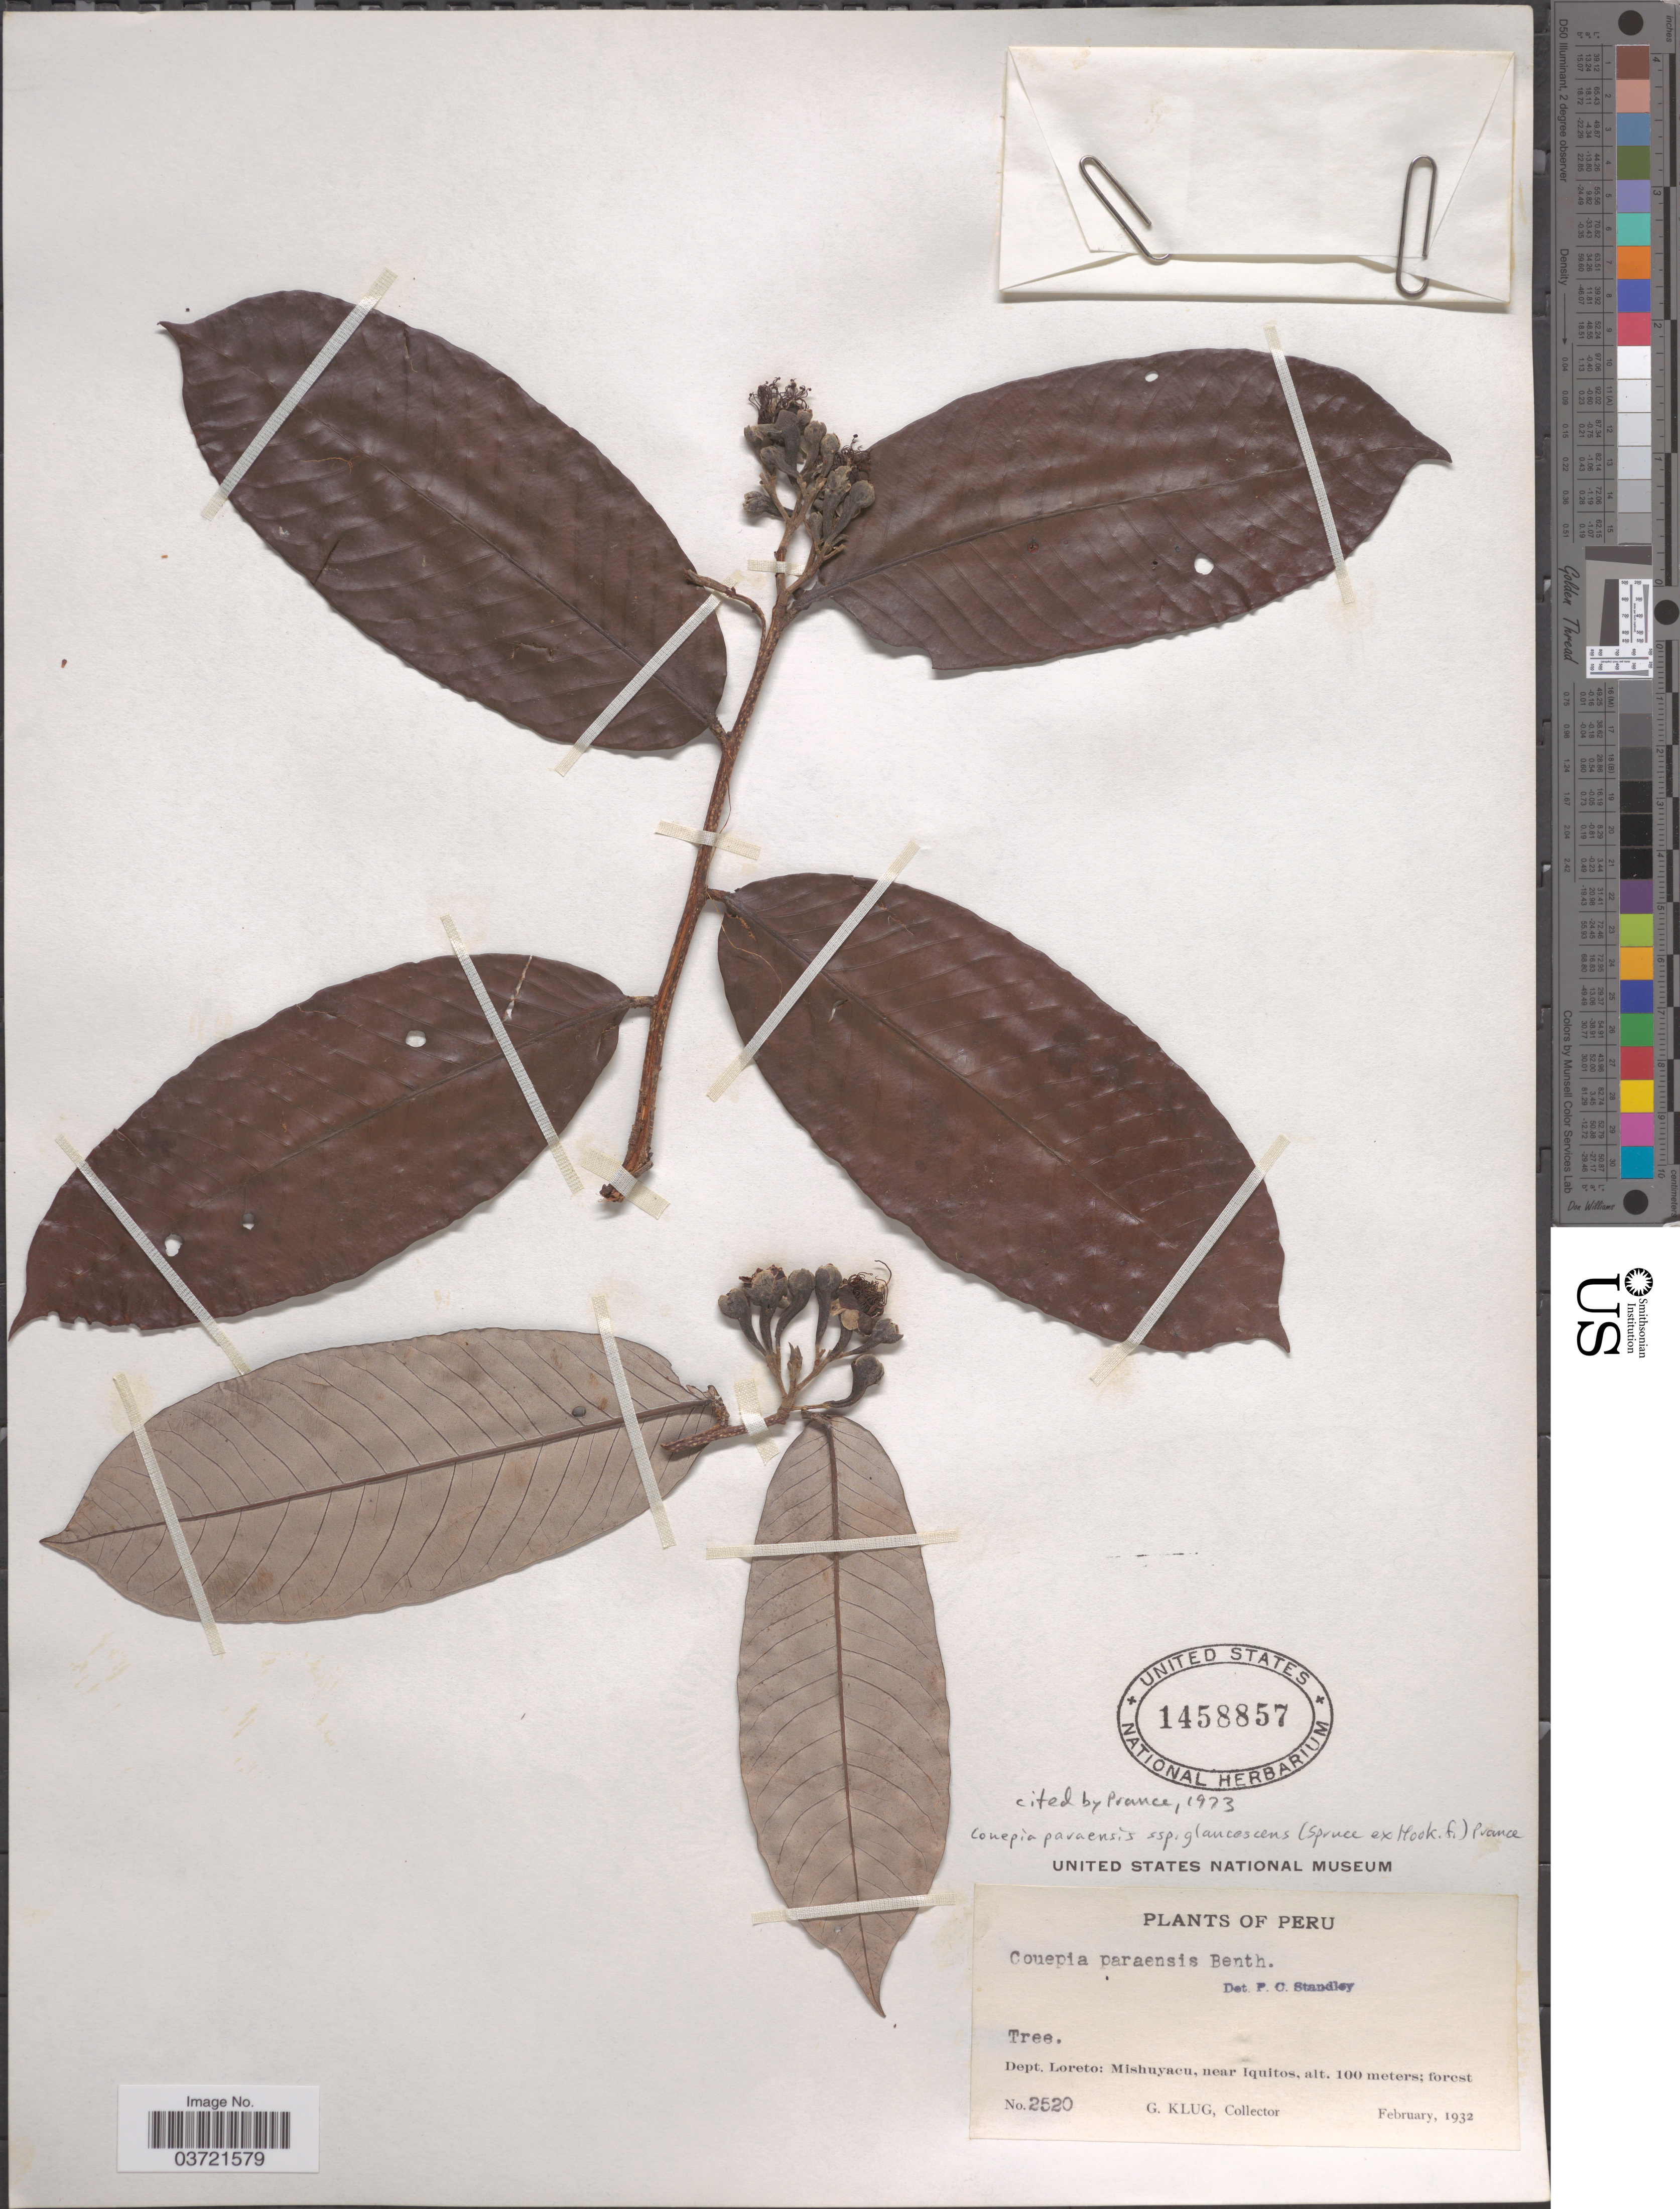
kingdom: Plantae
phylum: Tracheophyta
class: Magnoliopsida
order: Malpighiales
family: Chrysobalanaceae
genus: Couepia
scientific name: Couepia paraensis subsp. glaucescens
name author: (Spruce ex Hook. f.) Prance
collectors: G. Klug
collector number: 2520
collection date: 1932-02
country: Peru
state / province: Loreto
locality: Dept. Loreto: Mishuyacu, near Iquitos.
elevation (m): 100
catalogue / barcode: US 1458857